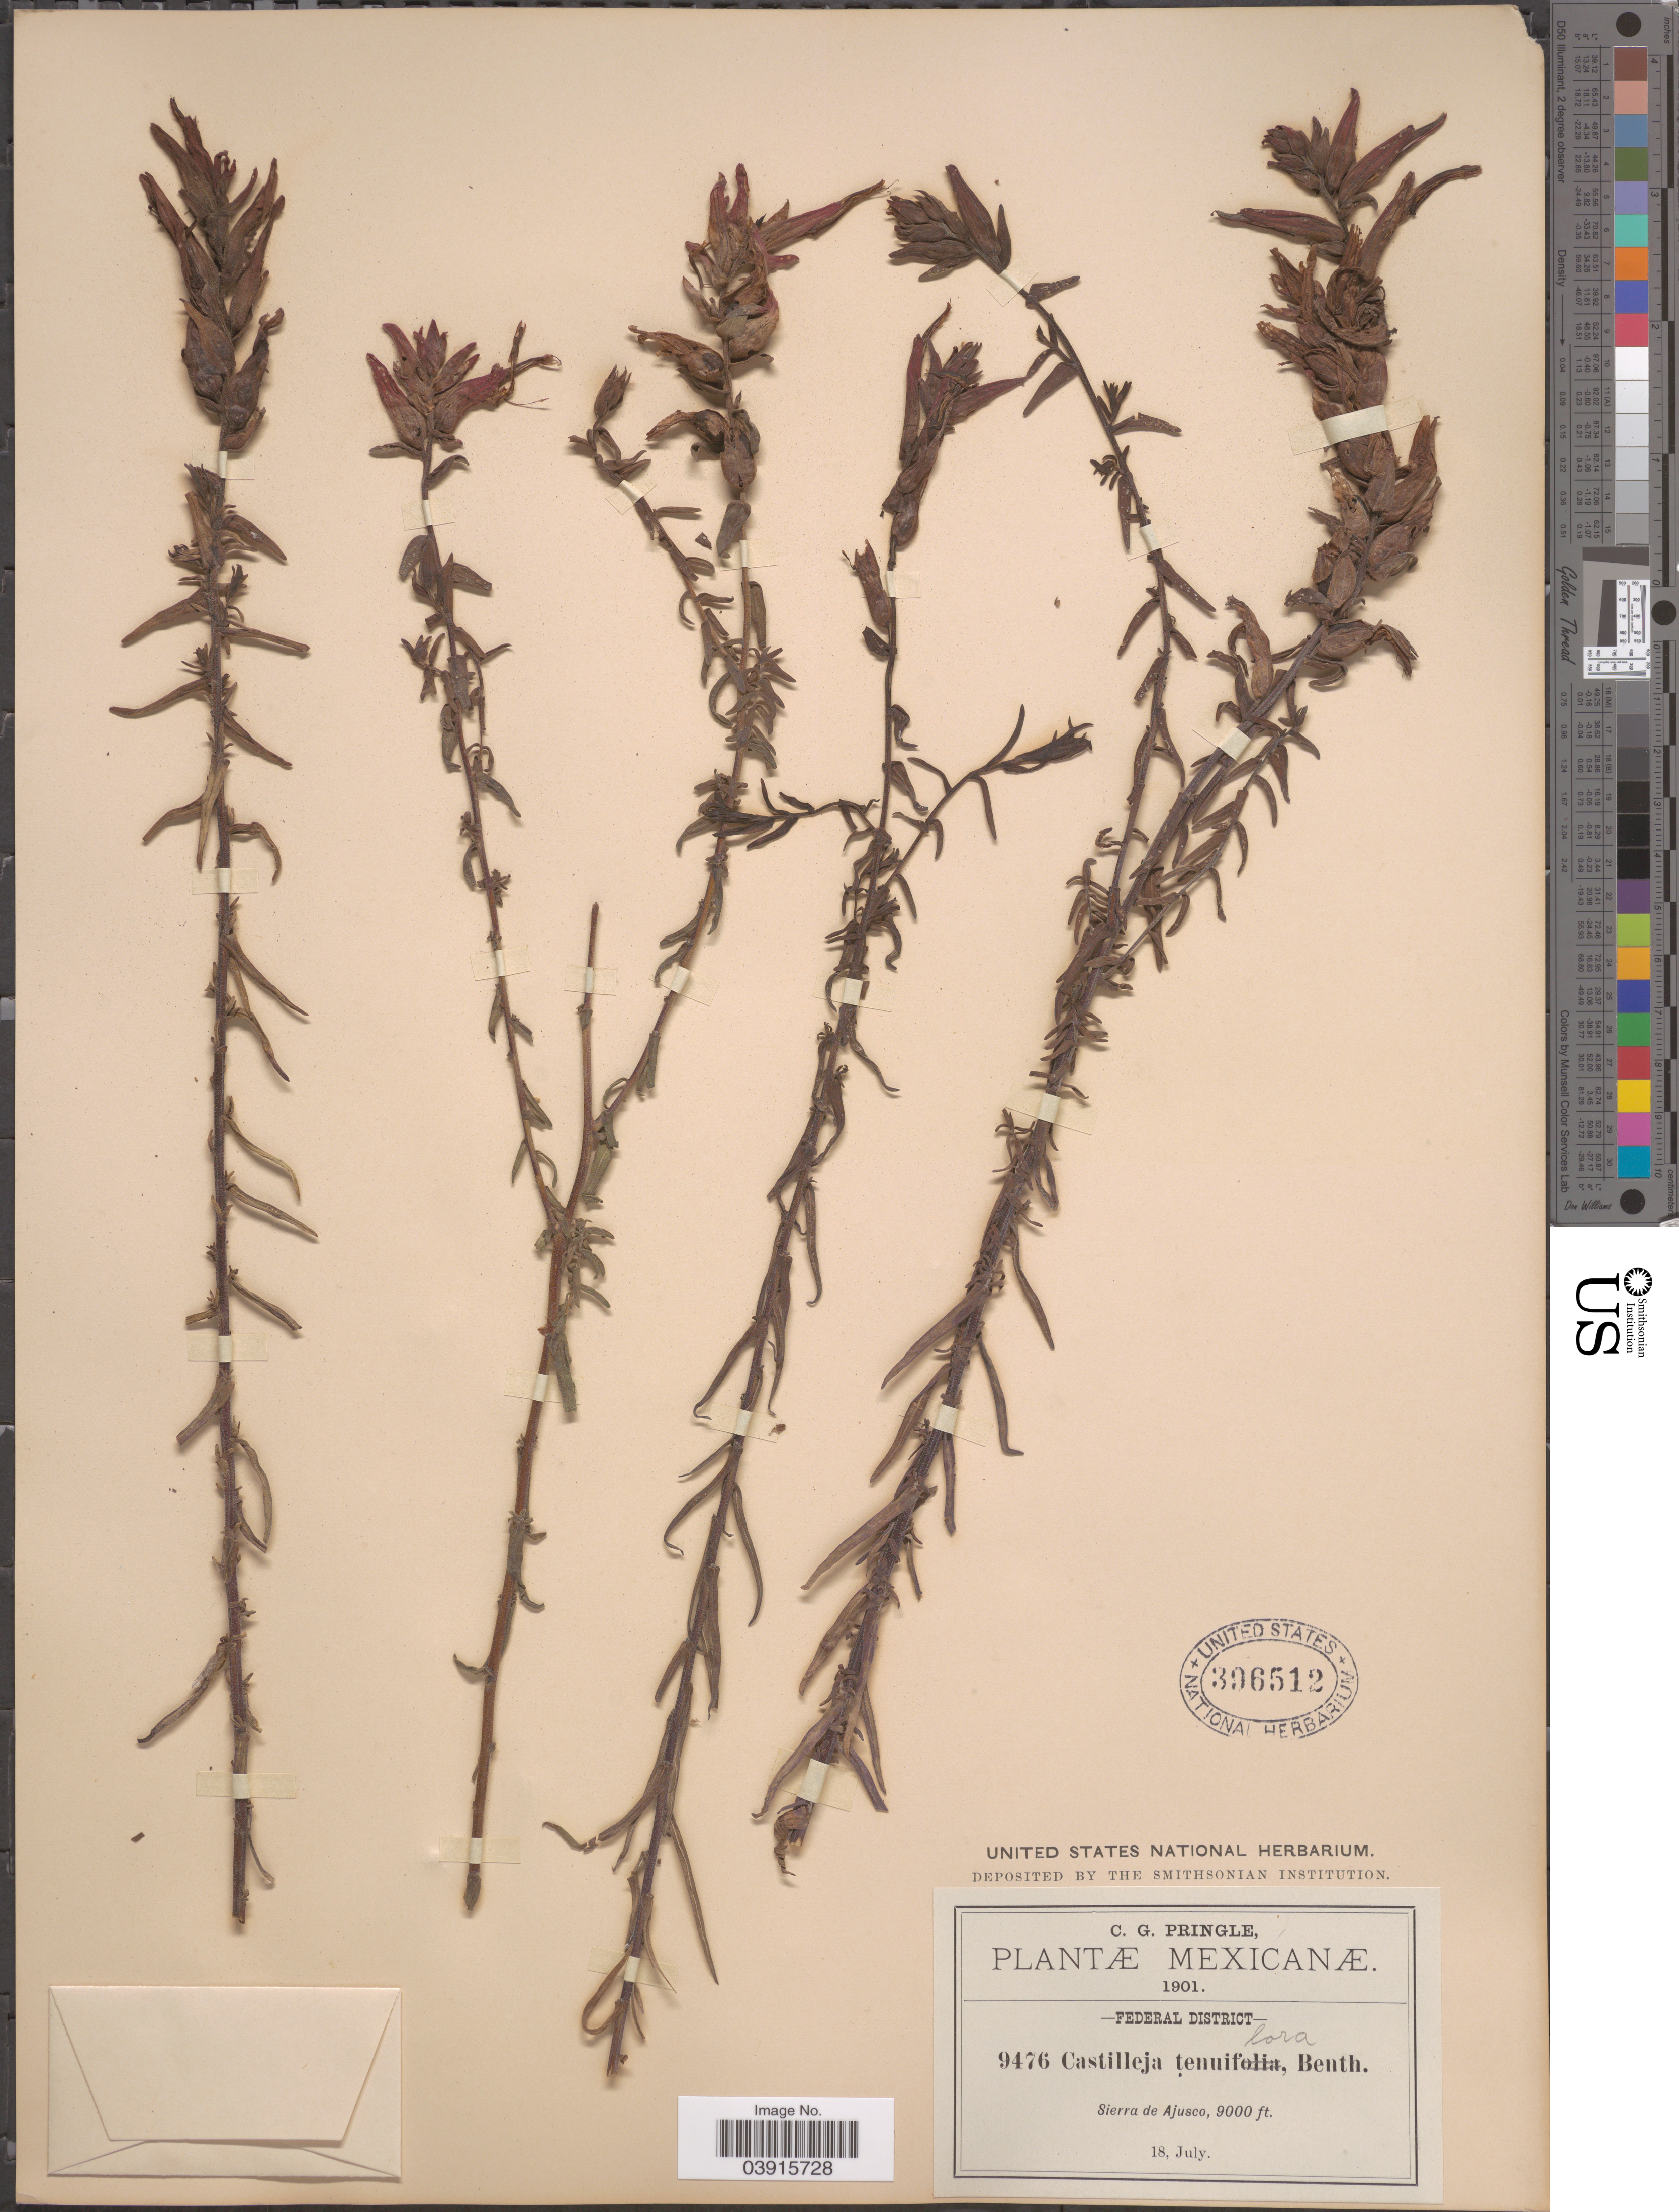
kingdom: Plantae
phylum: Tracheophyta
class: Magnoliopsida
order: Lamiales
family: Orobanchaceae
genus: Castilleja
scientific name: Castilleja tenuiflora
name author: Benth.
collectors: C. G. Pringle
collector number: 9476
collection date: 1901-07-18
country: Mexico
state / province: Distrito Federal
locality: Federal District. Sierra de Ajusco.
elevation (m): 2743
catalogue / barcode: US 396512